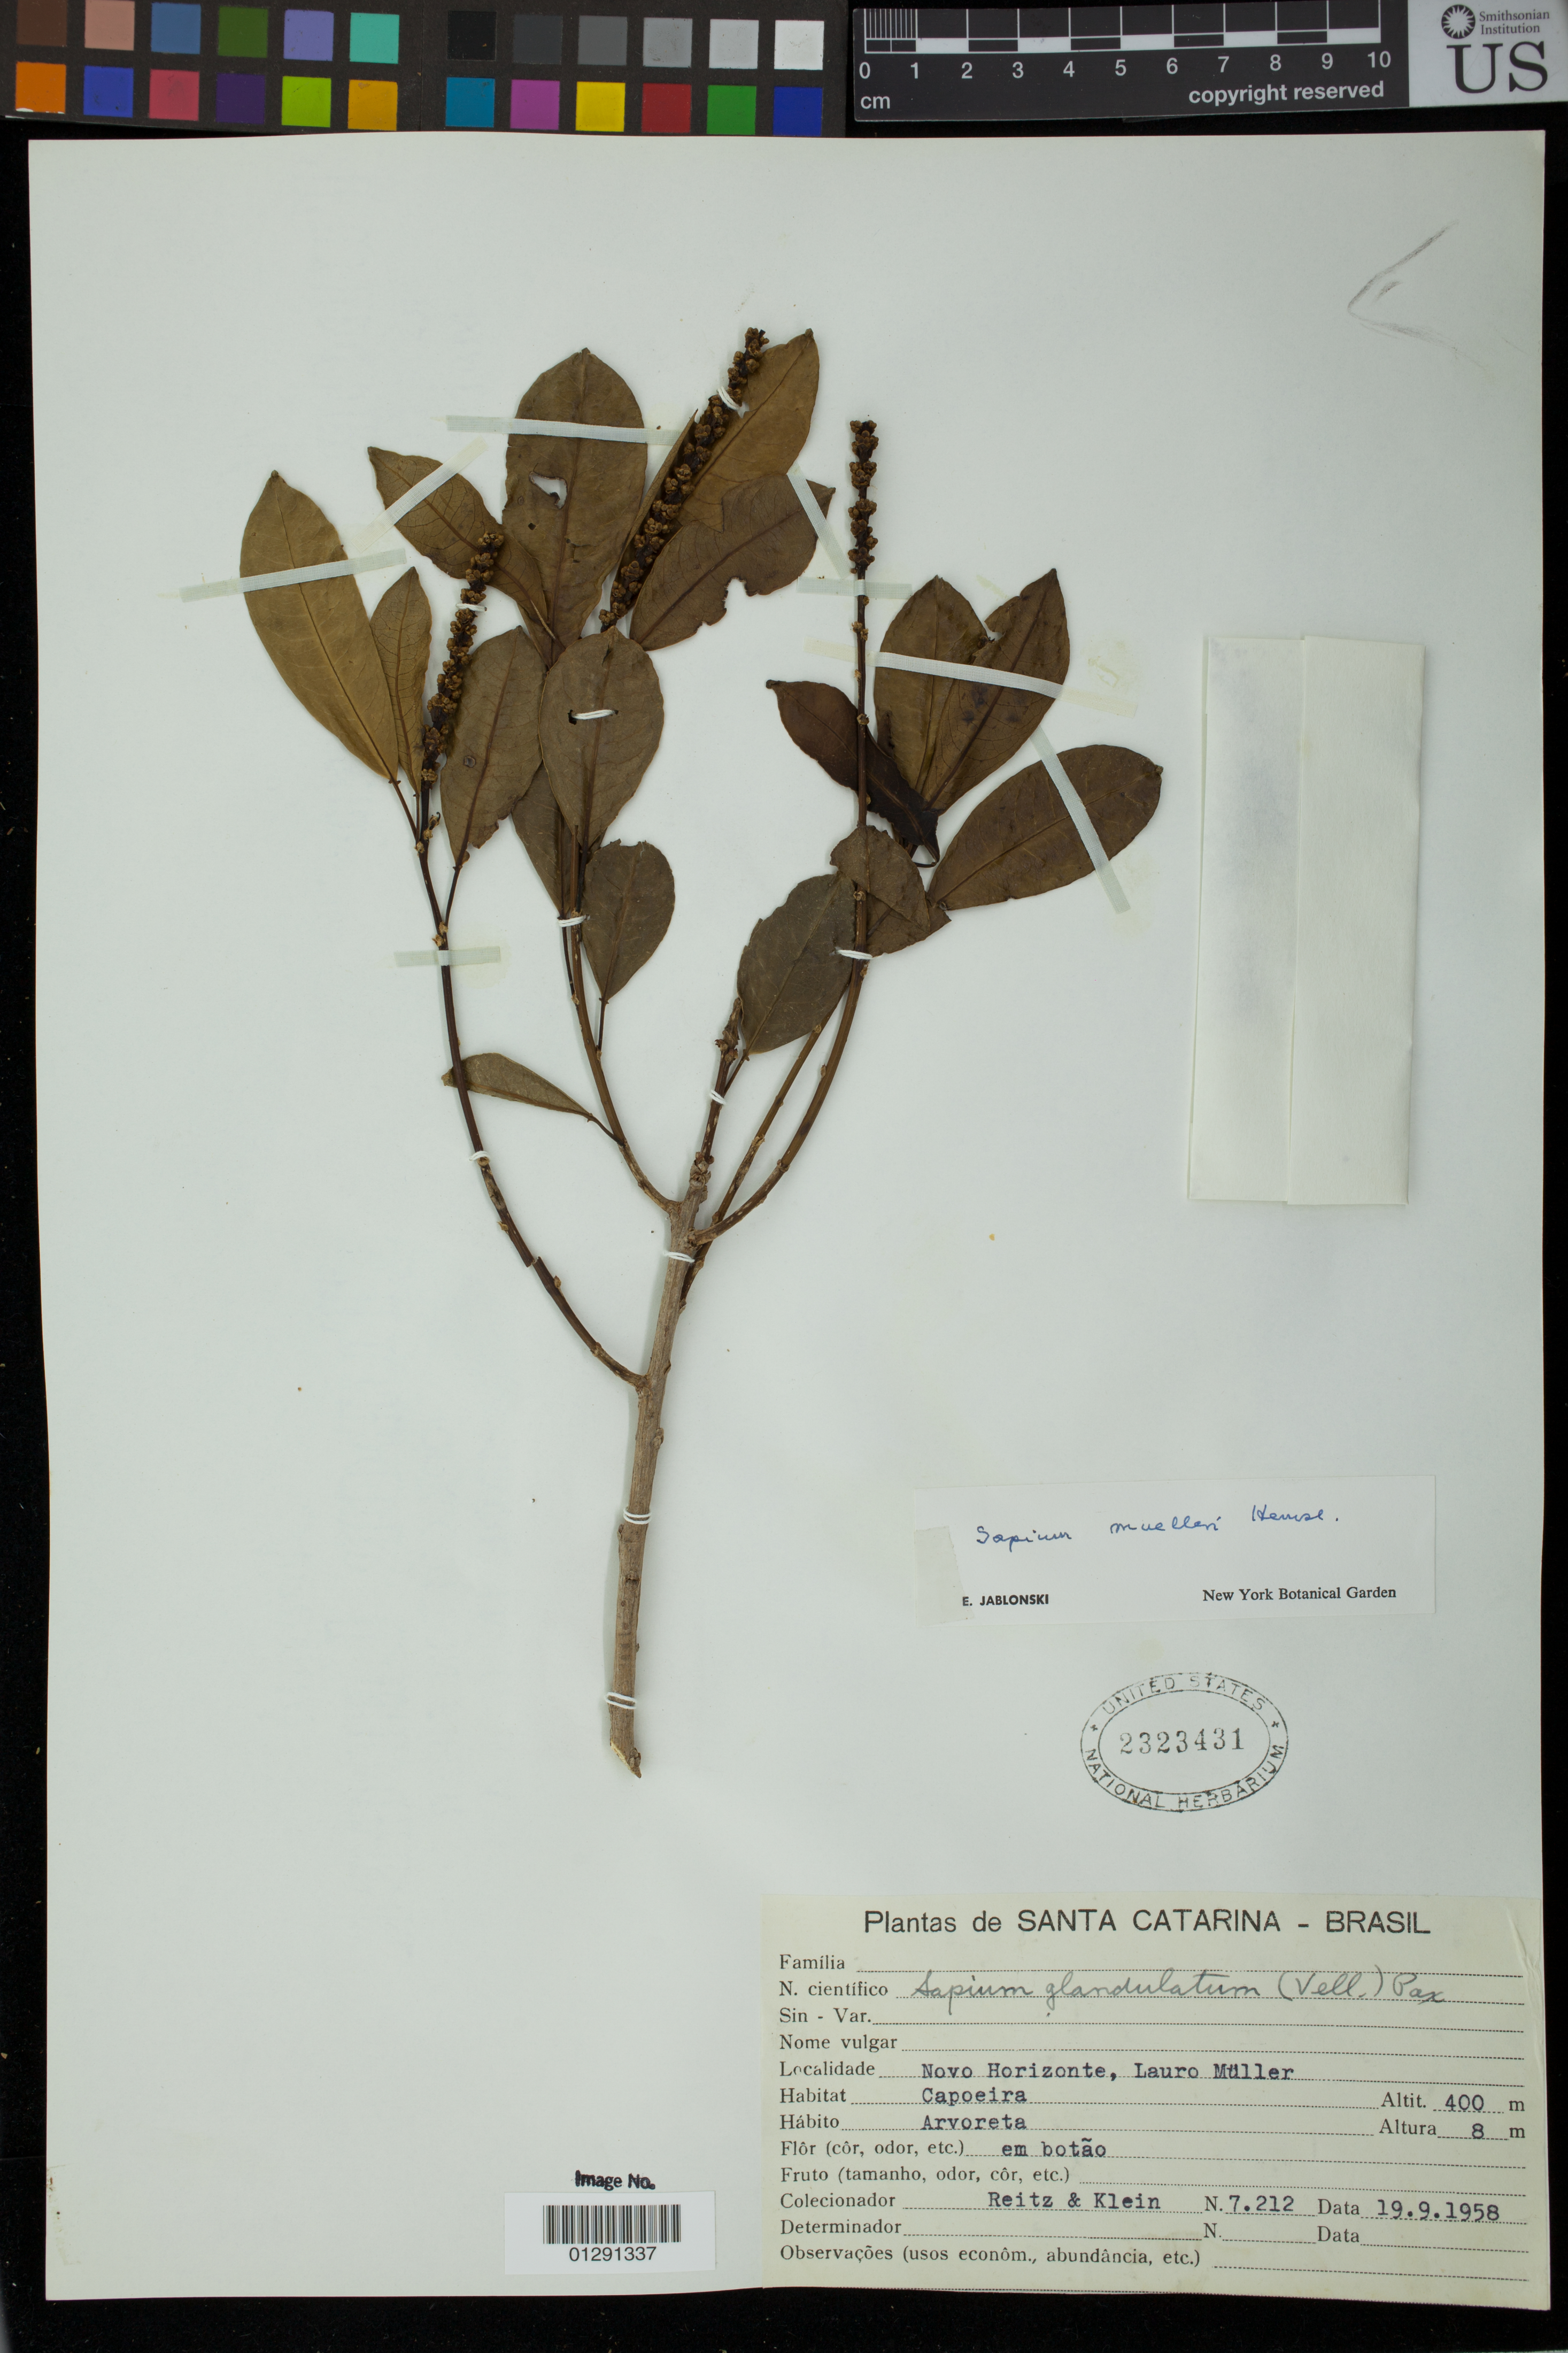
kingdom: Plantae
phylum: Tracheophyta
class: Magnoliopsida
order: Malpighiales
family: Euphorbiaceae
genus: Sapium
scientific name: Sapium glandulatum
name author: (Vell.) Pax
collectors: -- Reitz & Klein, --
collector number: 7212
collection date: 1958-09-19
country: Brazil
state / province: Santa Catarina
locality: Novo Horizonte, Lauro Muller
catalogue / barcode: US 2323431